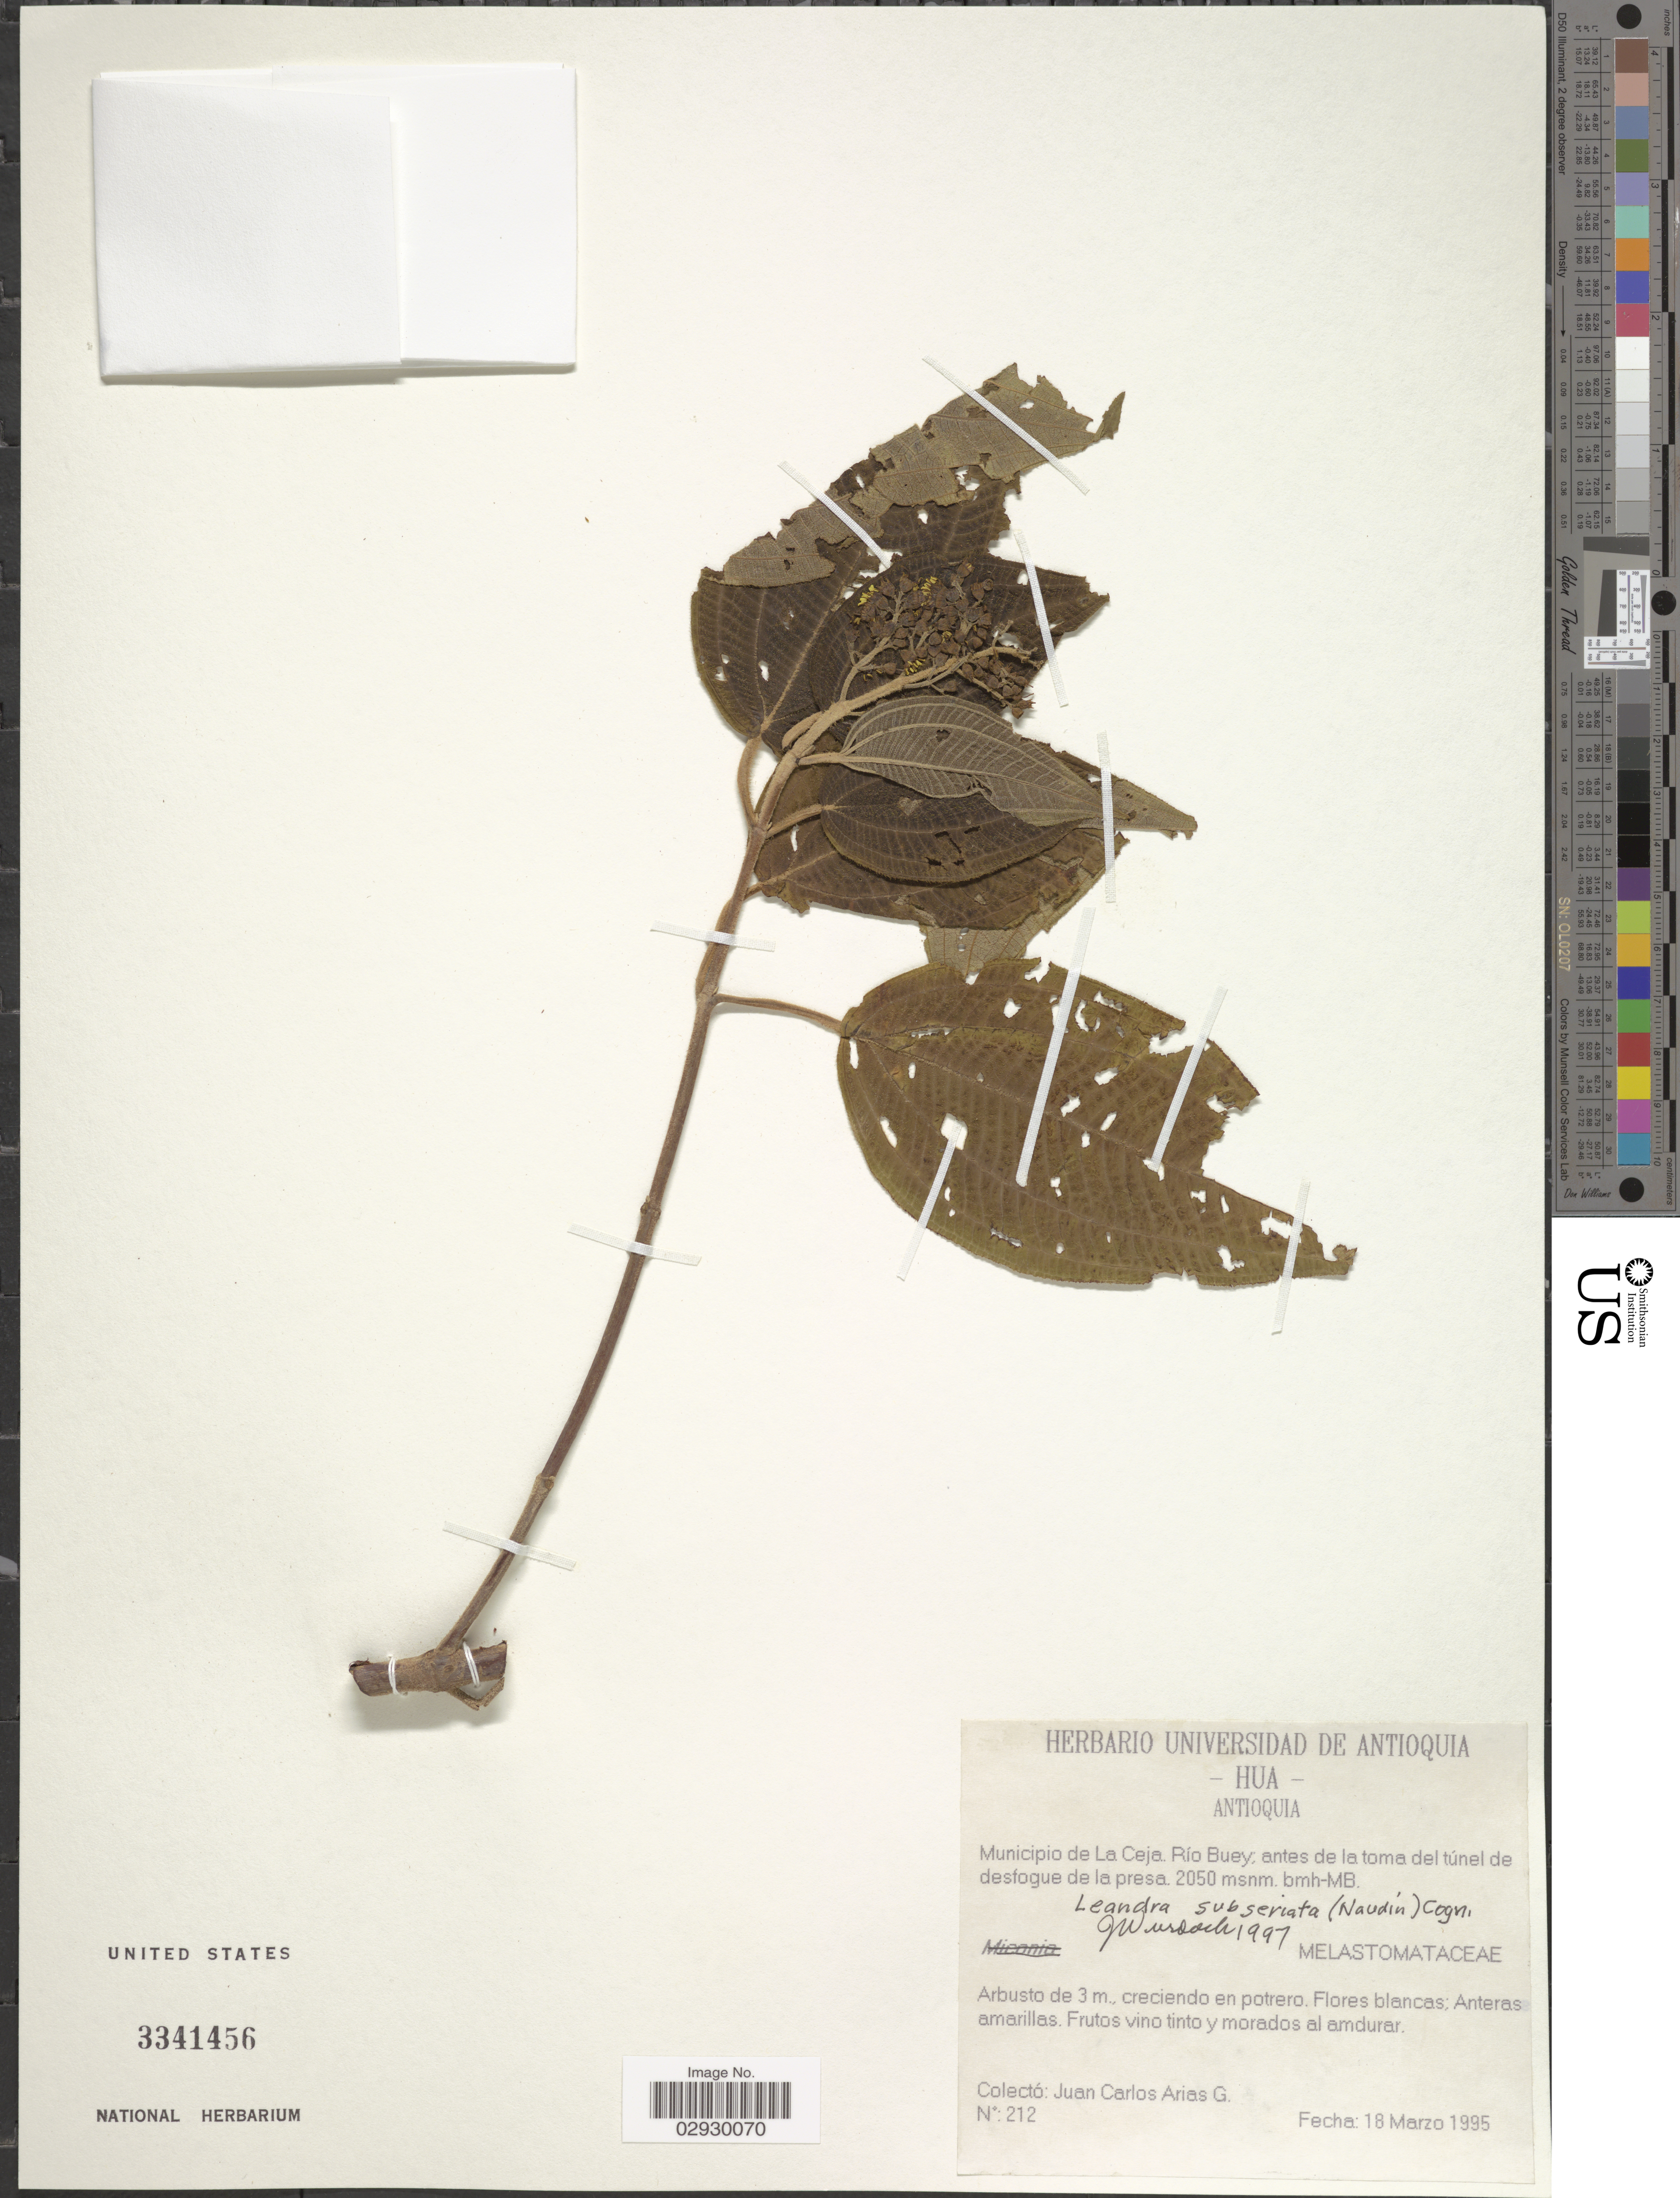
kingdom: Plantae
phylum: Tracheophyta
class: Magnoliopsida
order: Myrtales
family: Melastomataceae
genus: Leandra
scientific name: Leandra subseriata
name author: (Naudin) Cogn.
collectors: J. Arias G.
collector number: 212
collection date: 1995-03-18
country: Colombia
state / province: Antioquia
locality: Municipio de La Ceja. Río Buey; antes de la toma del túnel de desfogue de la presa.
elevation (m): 2050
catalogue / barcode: US 3341456